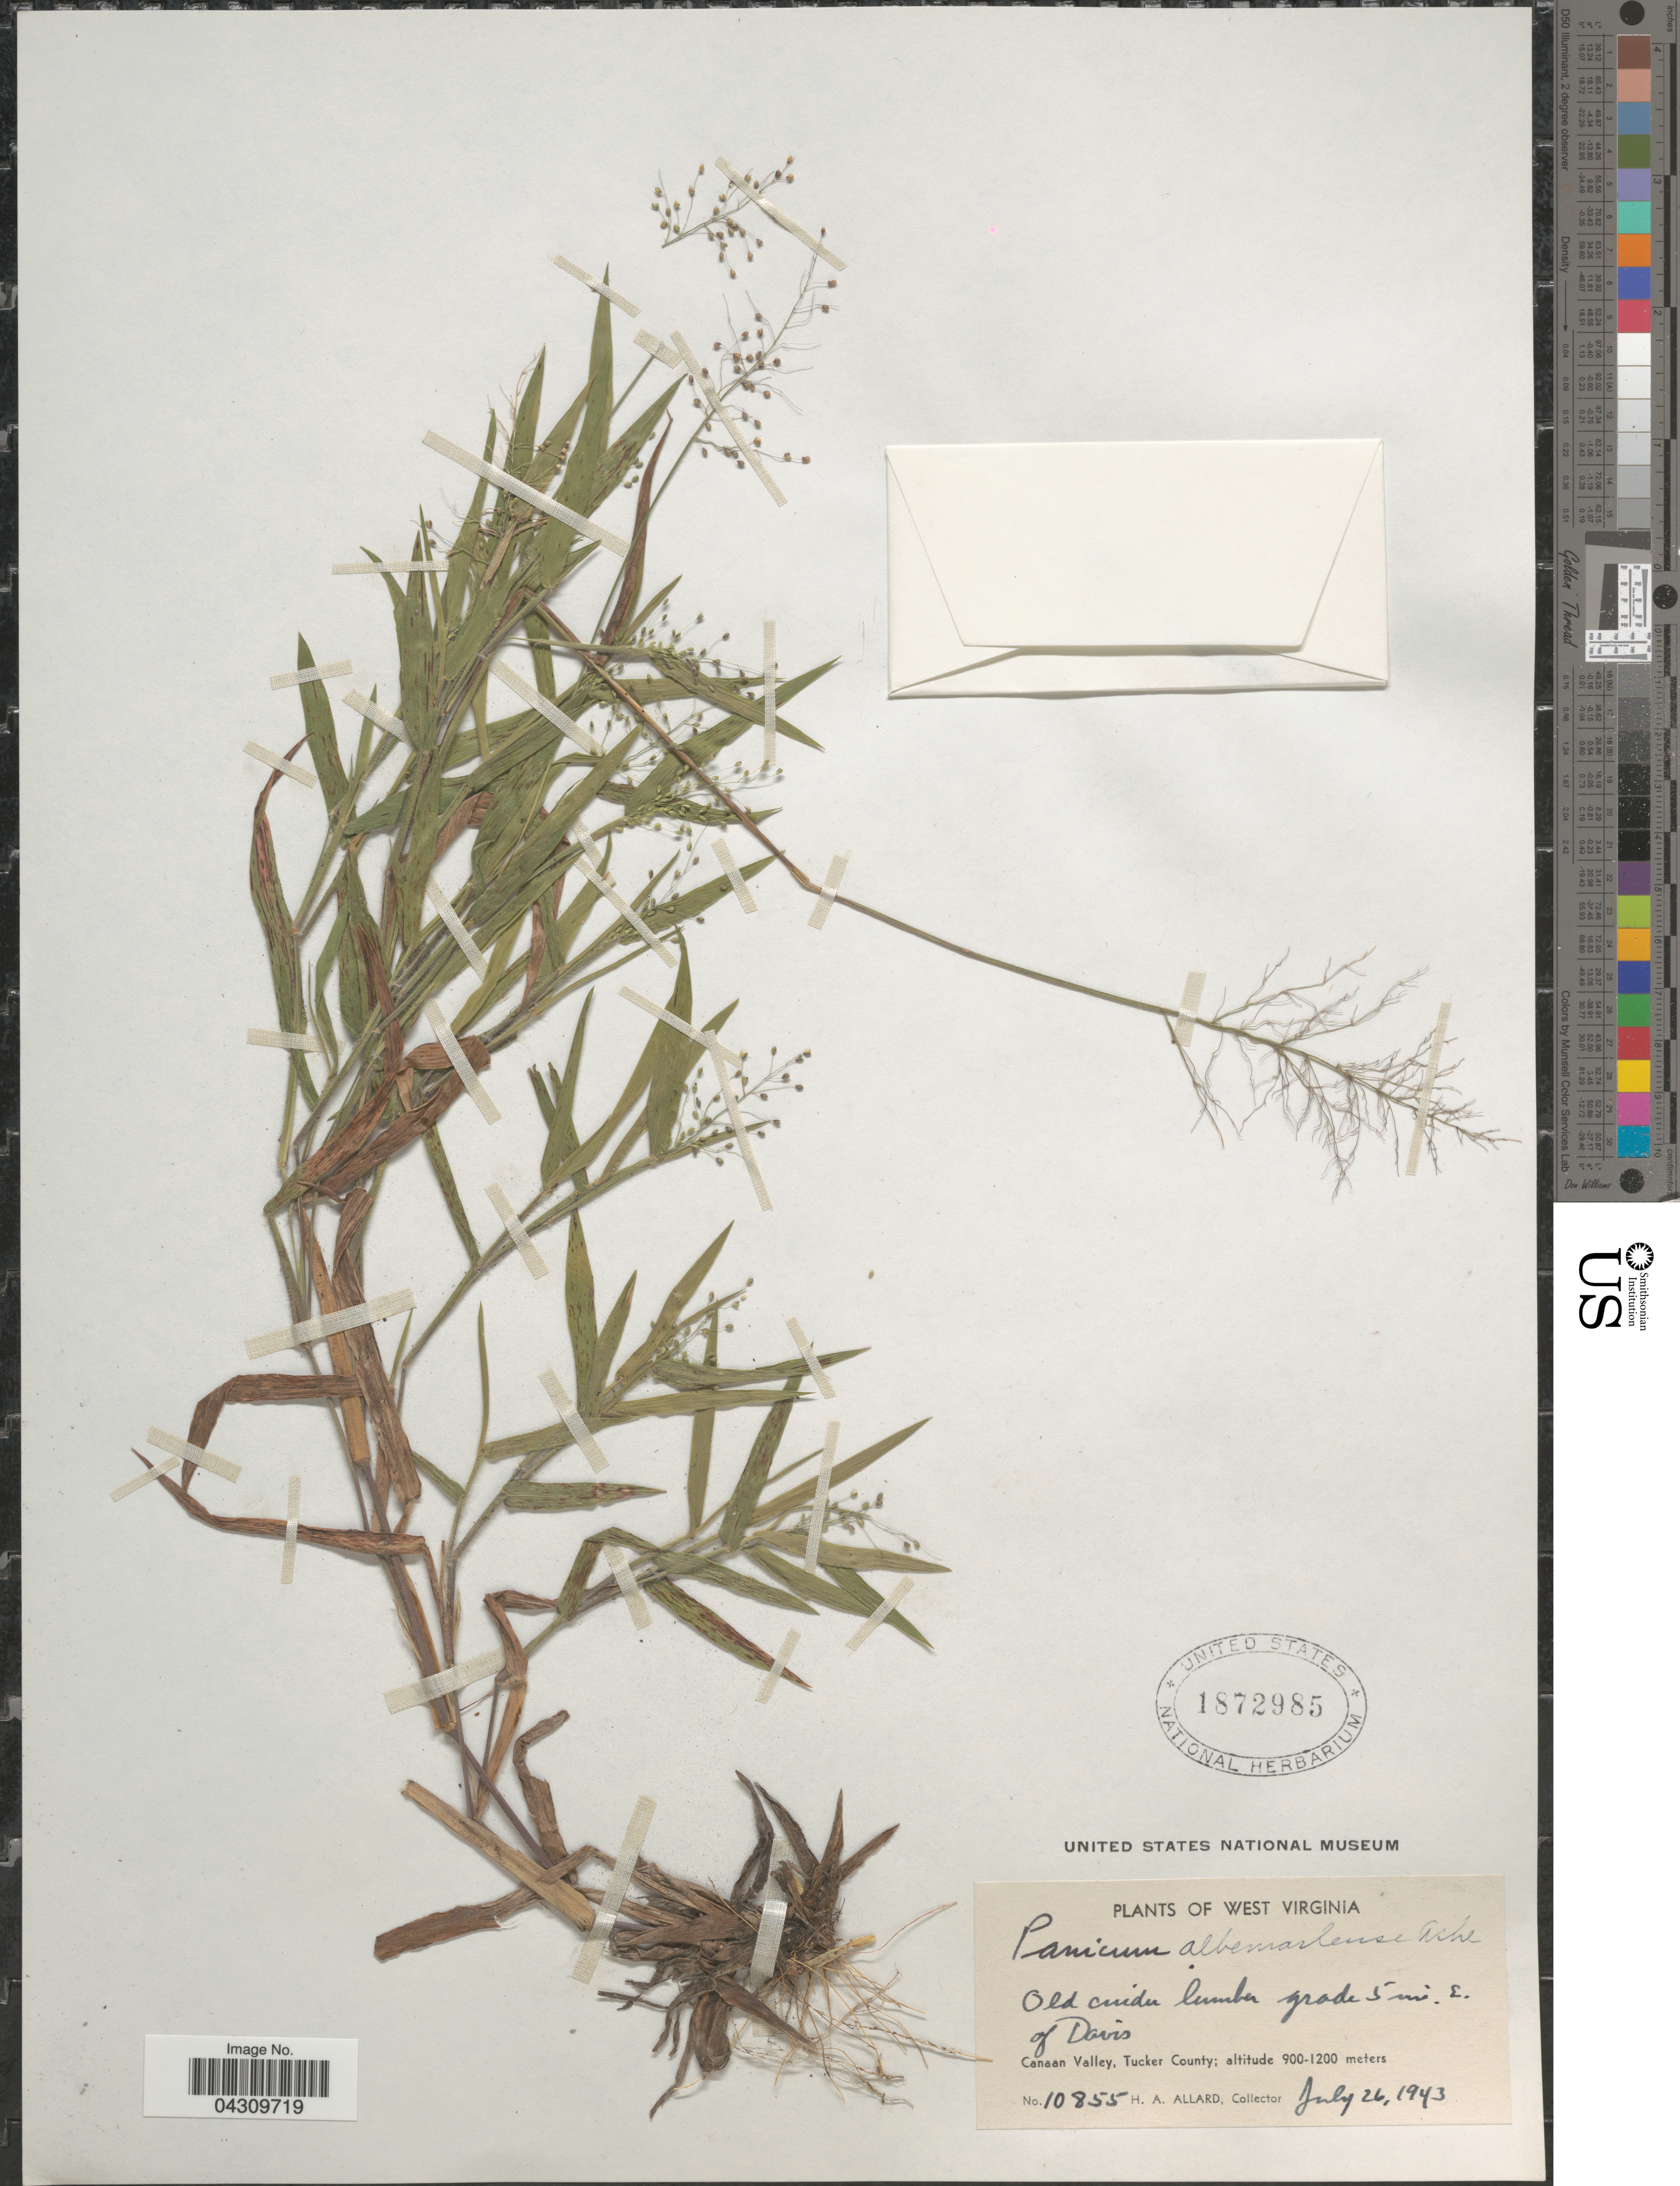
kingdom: Plantae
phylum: Tracheophyta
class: Liliopsida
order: Poales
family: Poaceae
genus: Dichanthelium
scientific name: Dichanthelium acuminatum var. acuminatum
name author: (Sw.) Gould & C.A. Clark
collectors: H. A. Allard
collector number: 10855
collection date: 1943-07-26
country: United States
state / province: West Virginia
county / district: Tucker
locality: Old cinder lumber grade 5 mi. E. of Davis. Canaan Valley, Tucker County.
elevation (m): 900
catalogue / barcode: US 1872985